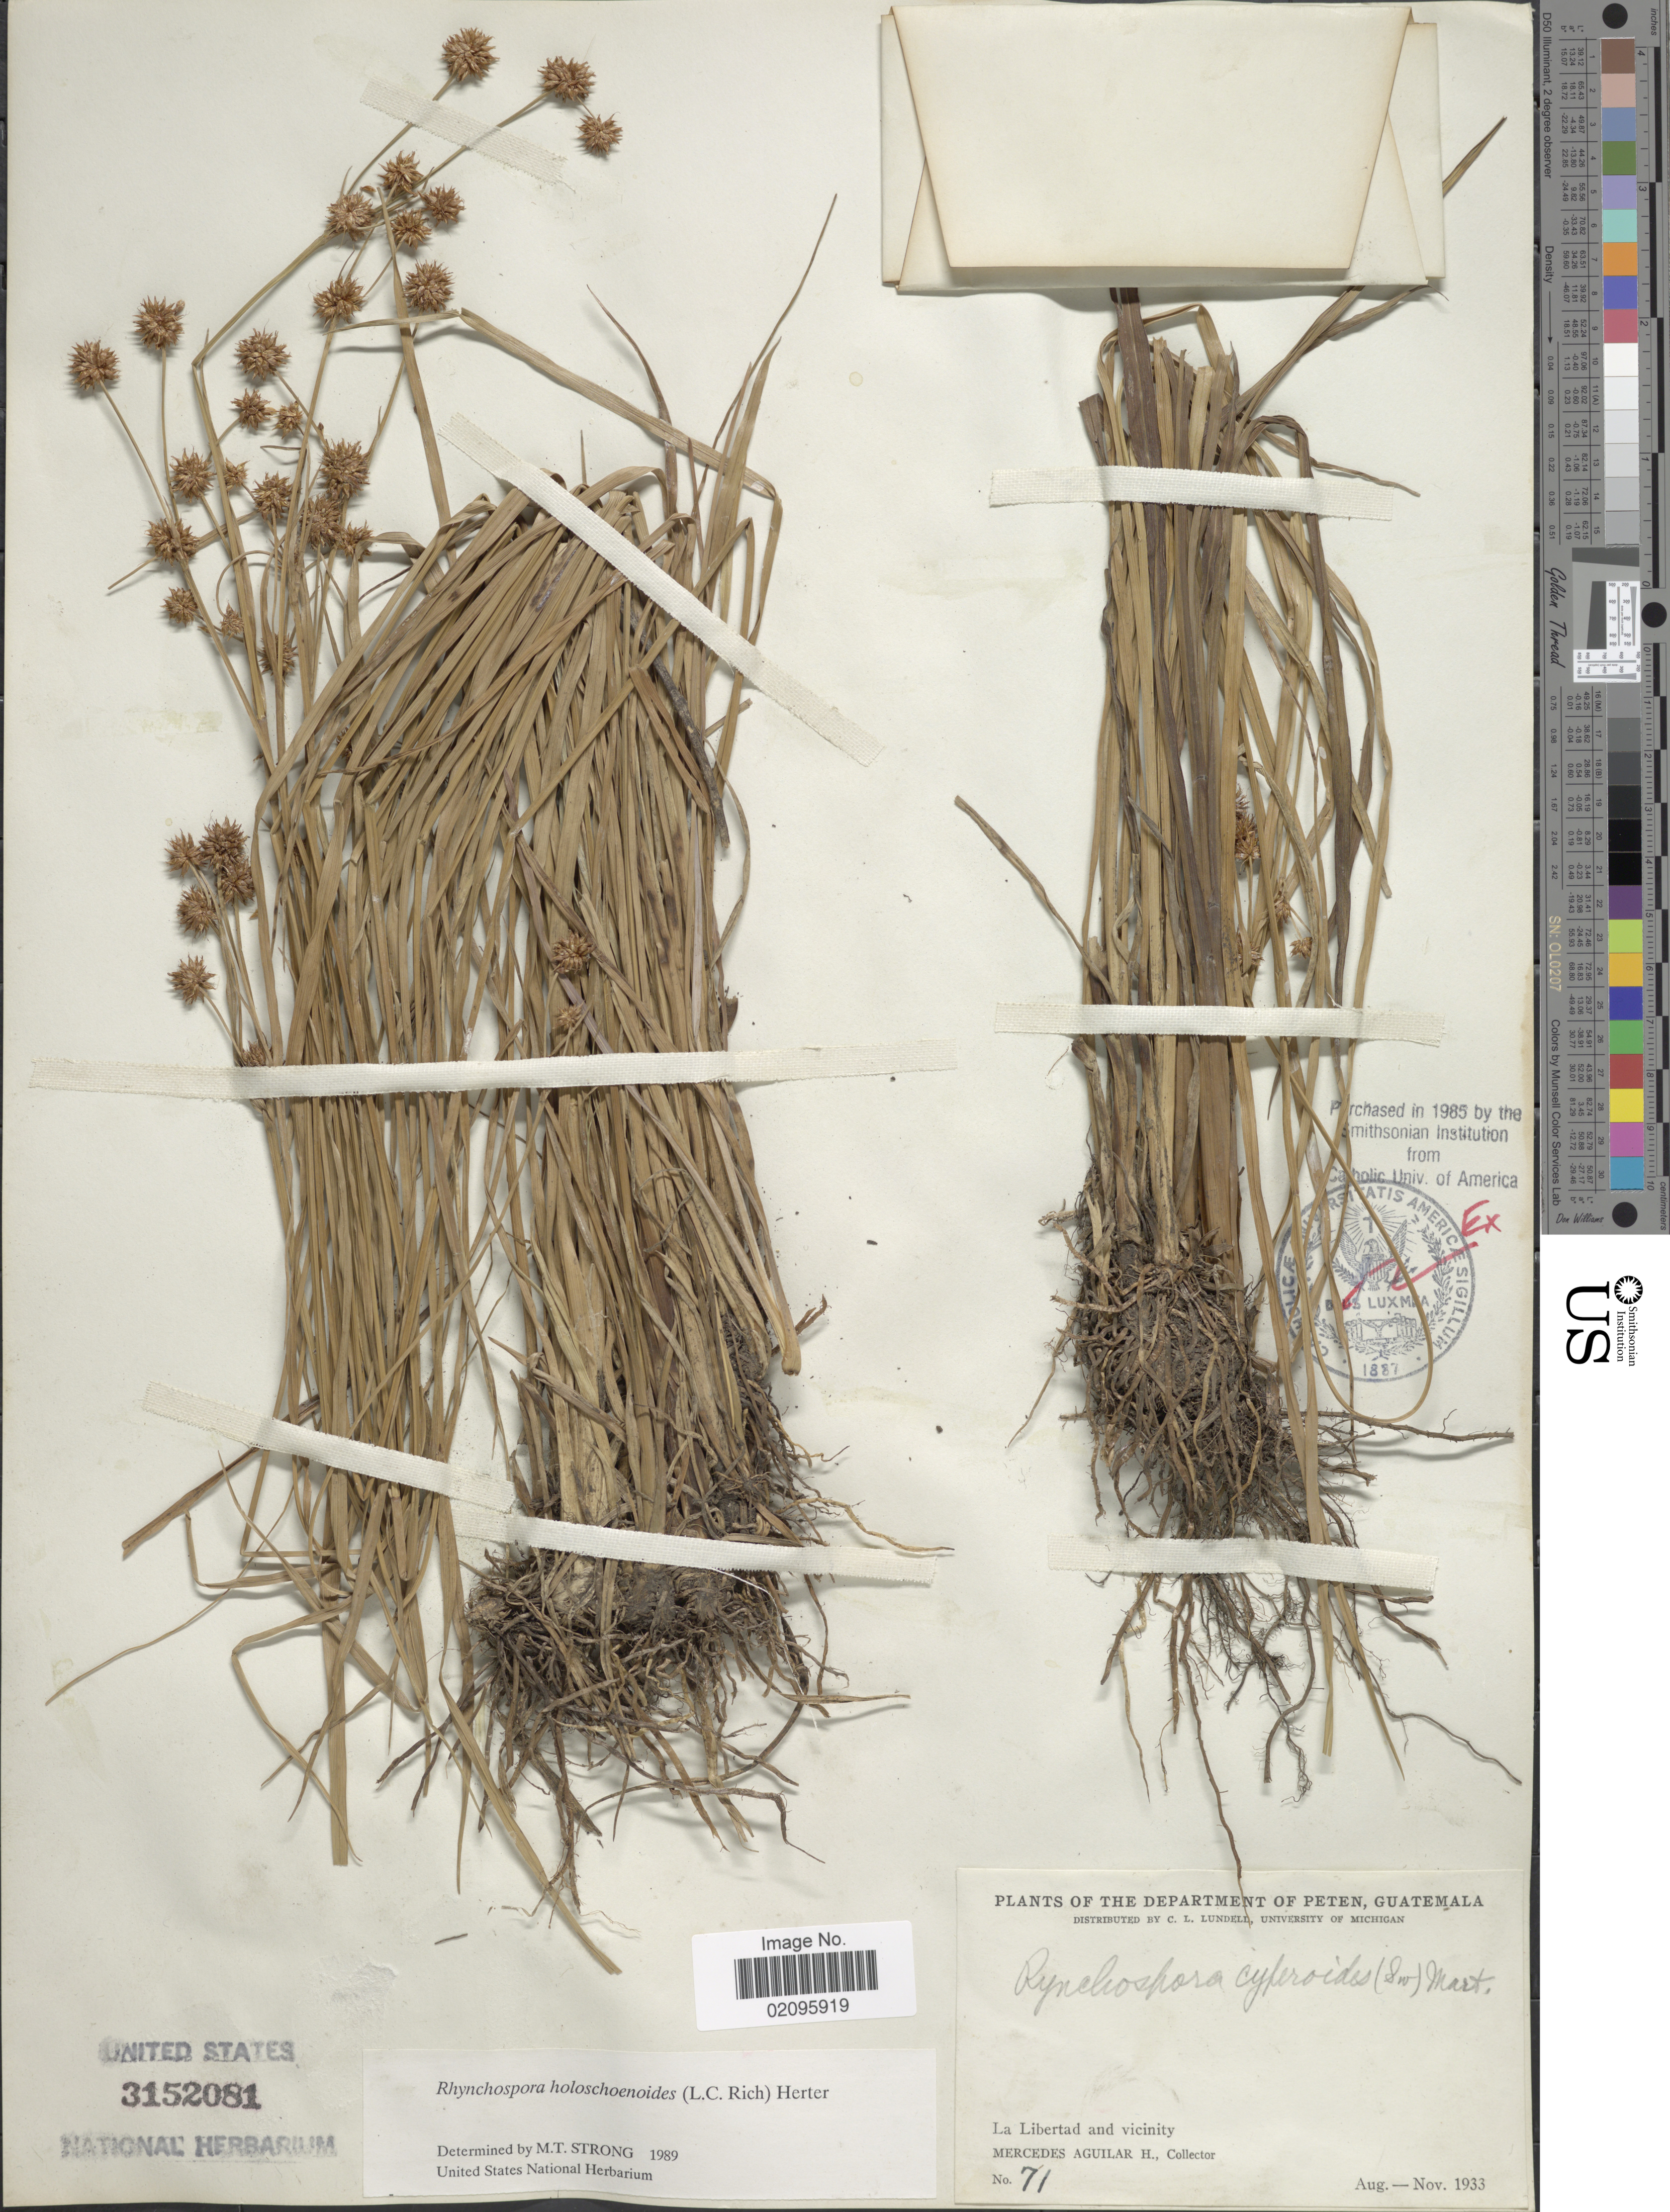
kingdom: Plantae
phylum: Tracheophyta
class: Liliopsida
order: Poales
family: Cyperaceae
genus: Rhynchospora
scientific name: Rhynchospora holoschoenoides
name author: (Rich.) Herter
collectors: M. Aguilar H.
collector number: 71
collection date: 1933-08/1933-11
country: Guatemala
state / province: El Petén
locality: The Department of Peten, La Libertad and vicinity.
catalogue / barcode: US 3152081